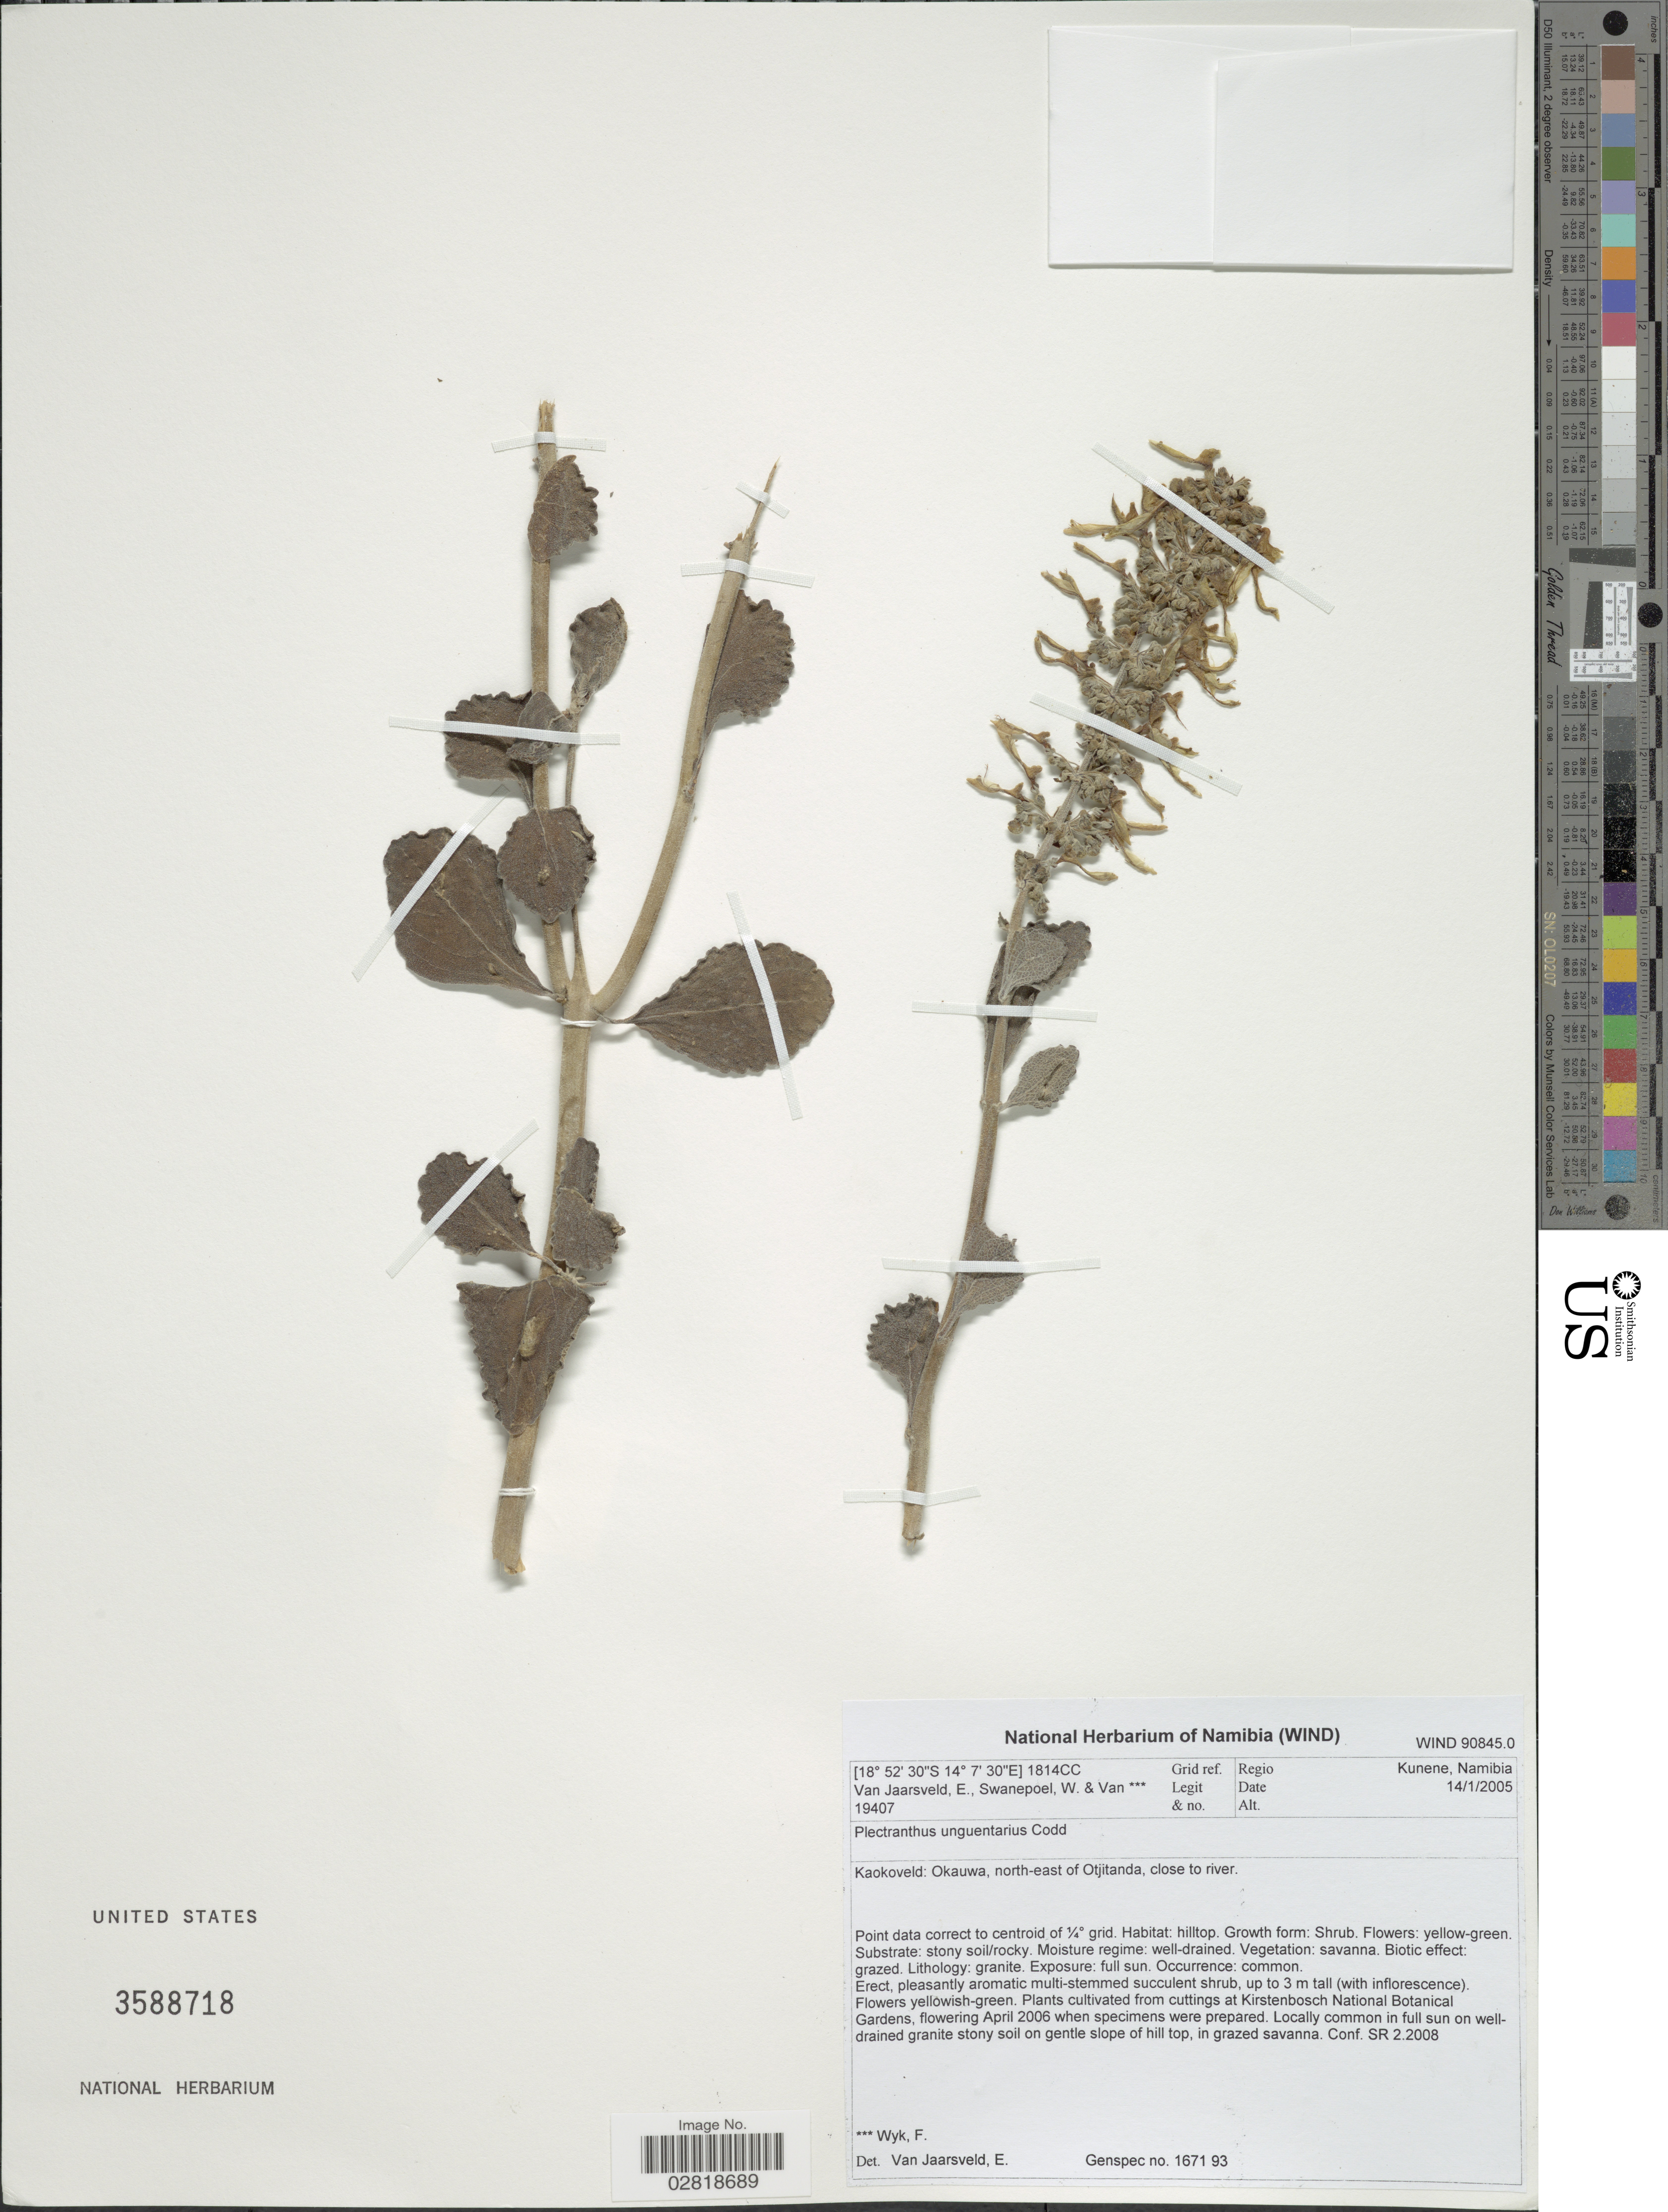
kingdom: Plantae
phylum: Tracheophyta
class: Magnoliopsida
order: Lamiales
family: Lamiaceae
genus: Plectranthus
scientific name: Plectranthus unguentarius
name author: Codd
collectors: E. van Jaarsveld, W. Swanepoel & F. Van Wyk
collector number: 19407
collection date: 2005-01-14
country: Namibia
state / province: Kunene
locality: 1814CC Grid ref. Regio Kunene. Kaokoveld: Okauwa, north-east of Otjitanda, close to river.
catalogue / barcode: US 3588718